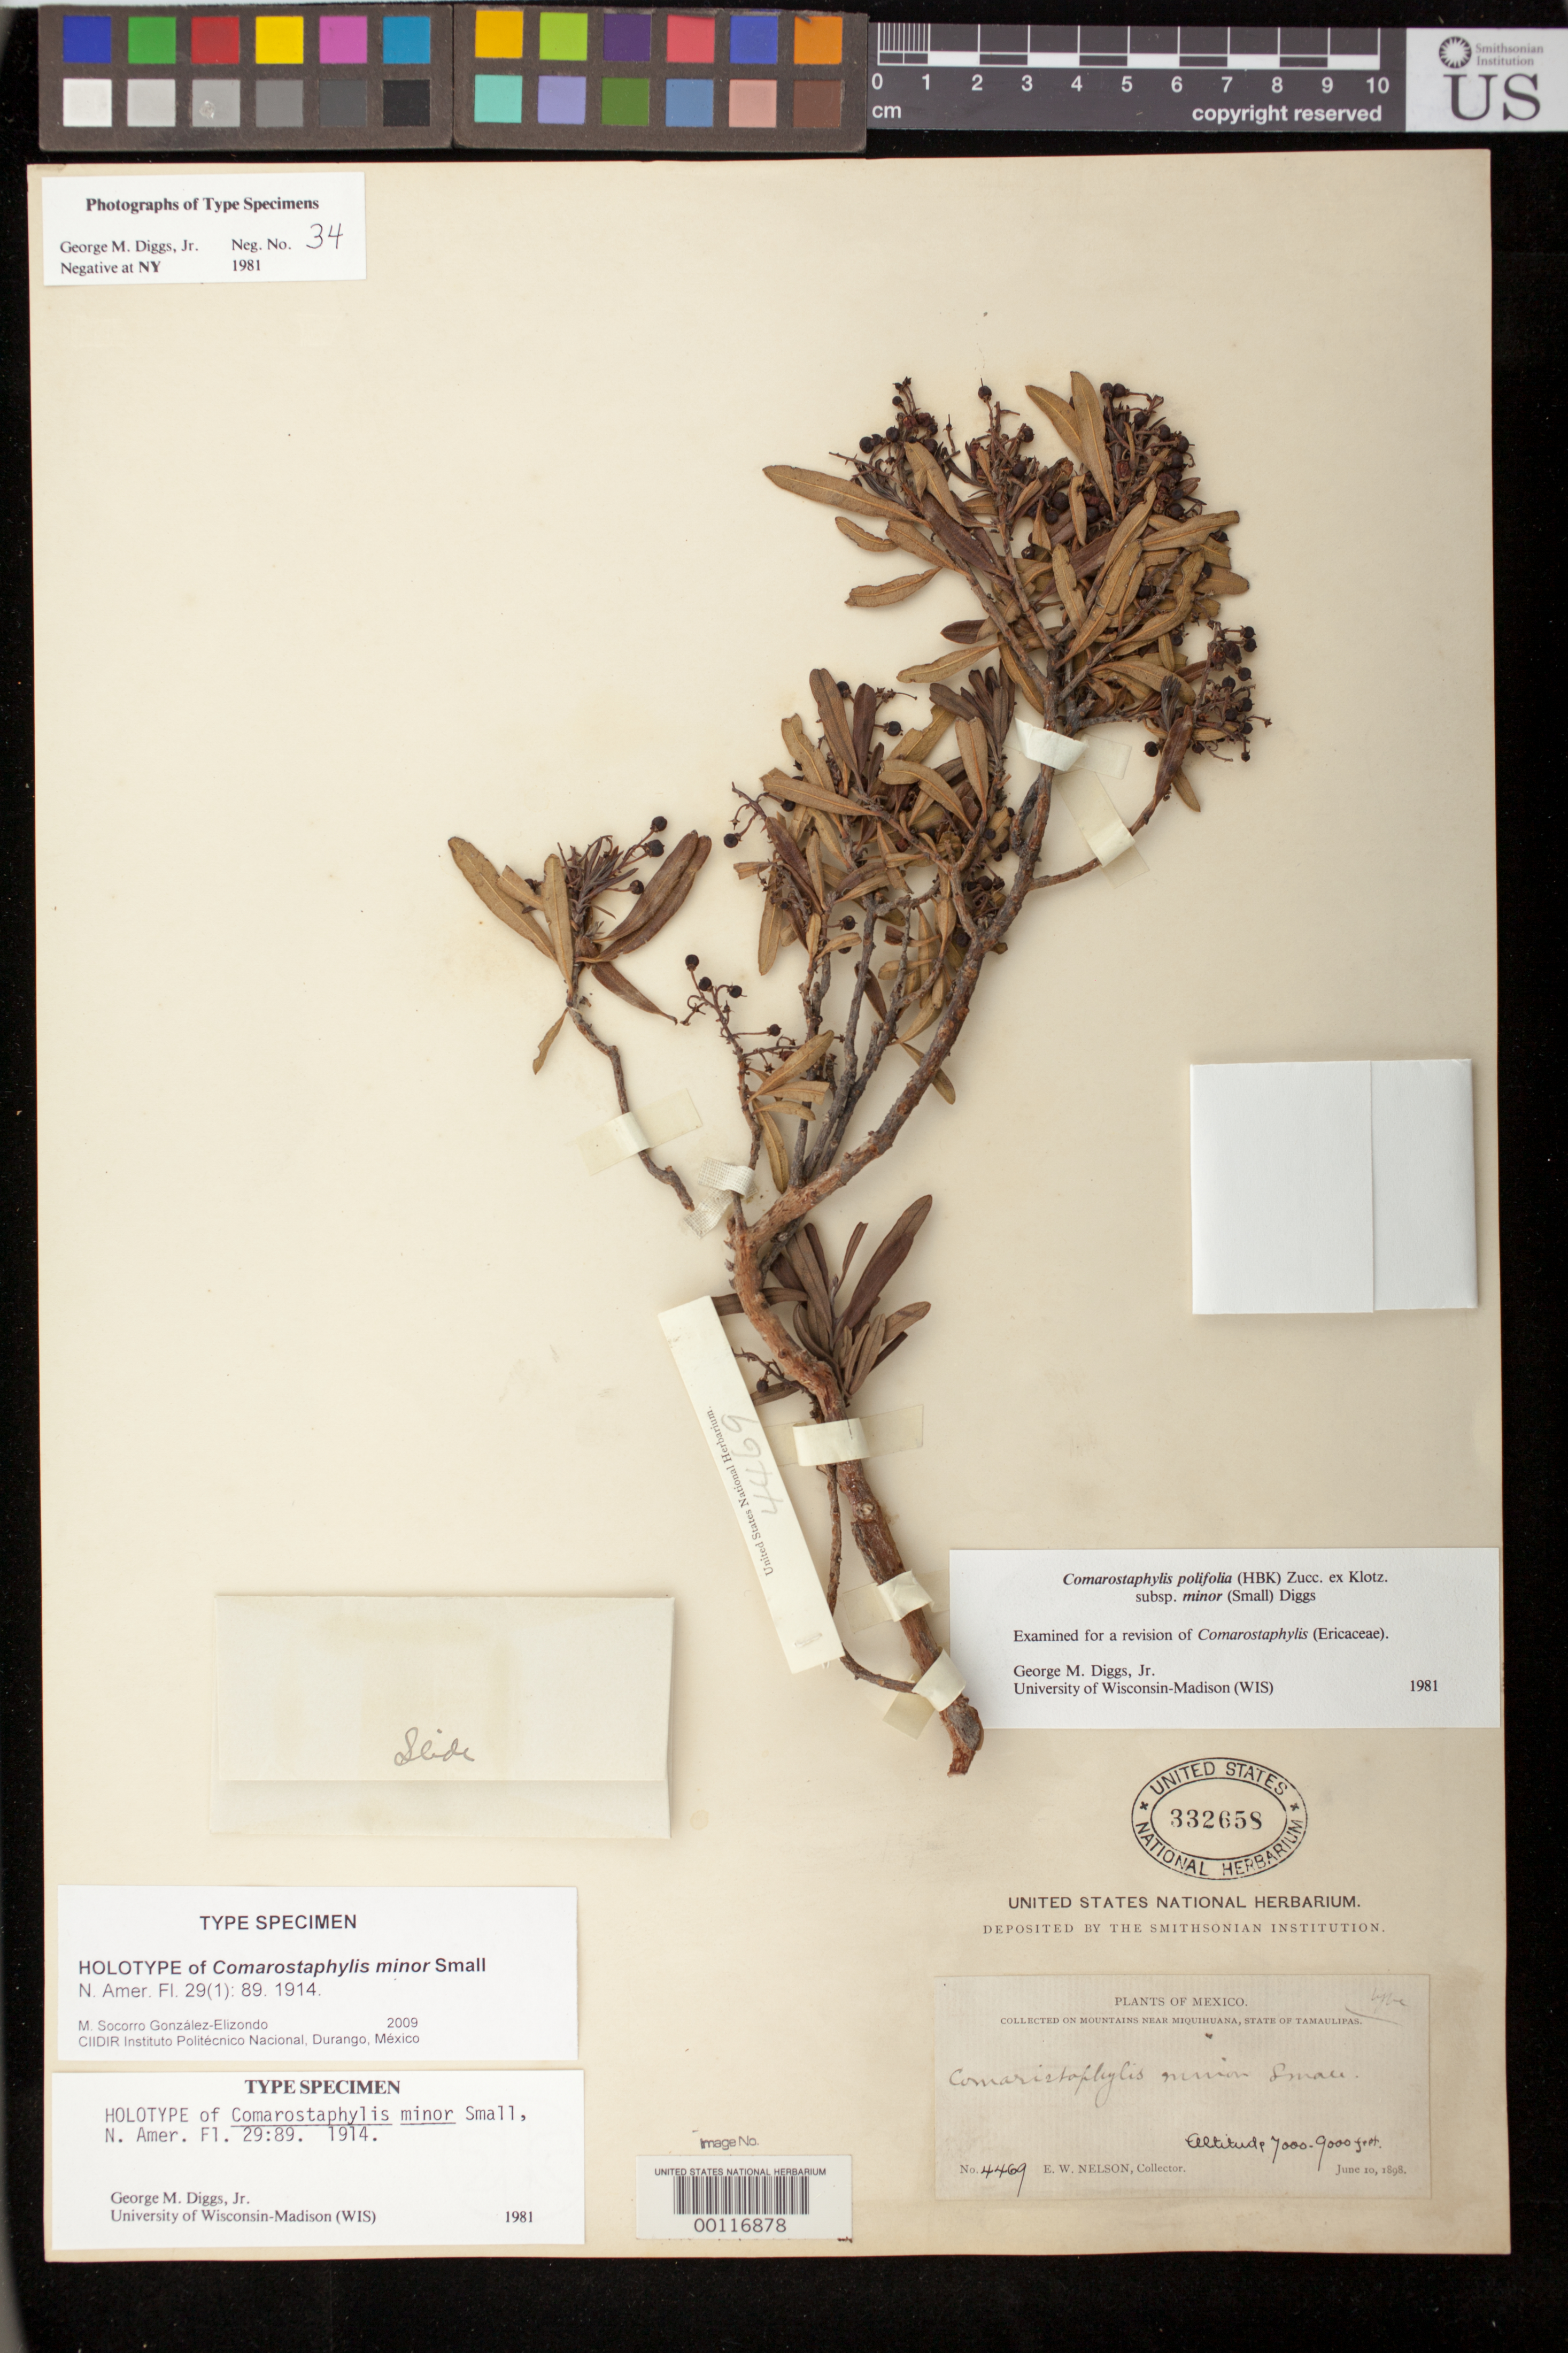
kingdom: Plantae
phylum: Tracheophyta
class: Magnoliopsida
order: Ericales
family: Ericaceae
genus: Comarostaphylis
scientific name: Comarostaphylis minor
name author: Small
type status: Holotype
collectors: E. W. Nelson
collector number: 4469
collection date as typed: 10 Jun 1898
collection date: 1898-06-10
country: Mexico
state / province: Tamaulipas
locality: Near Miguihuana.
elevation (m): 2134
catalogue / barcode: US 332658